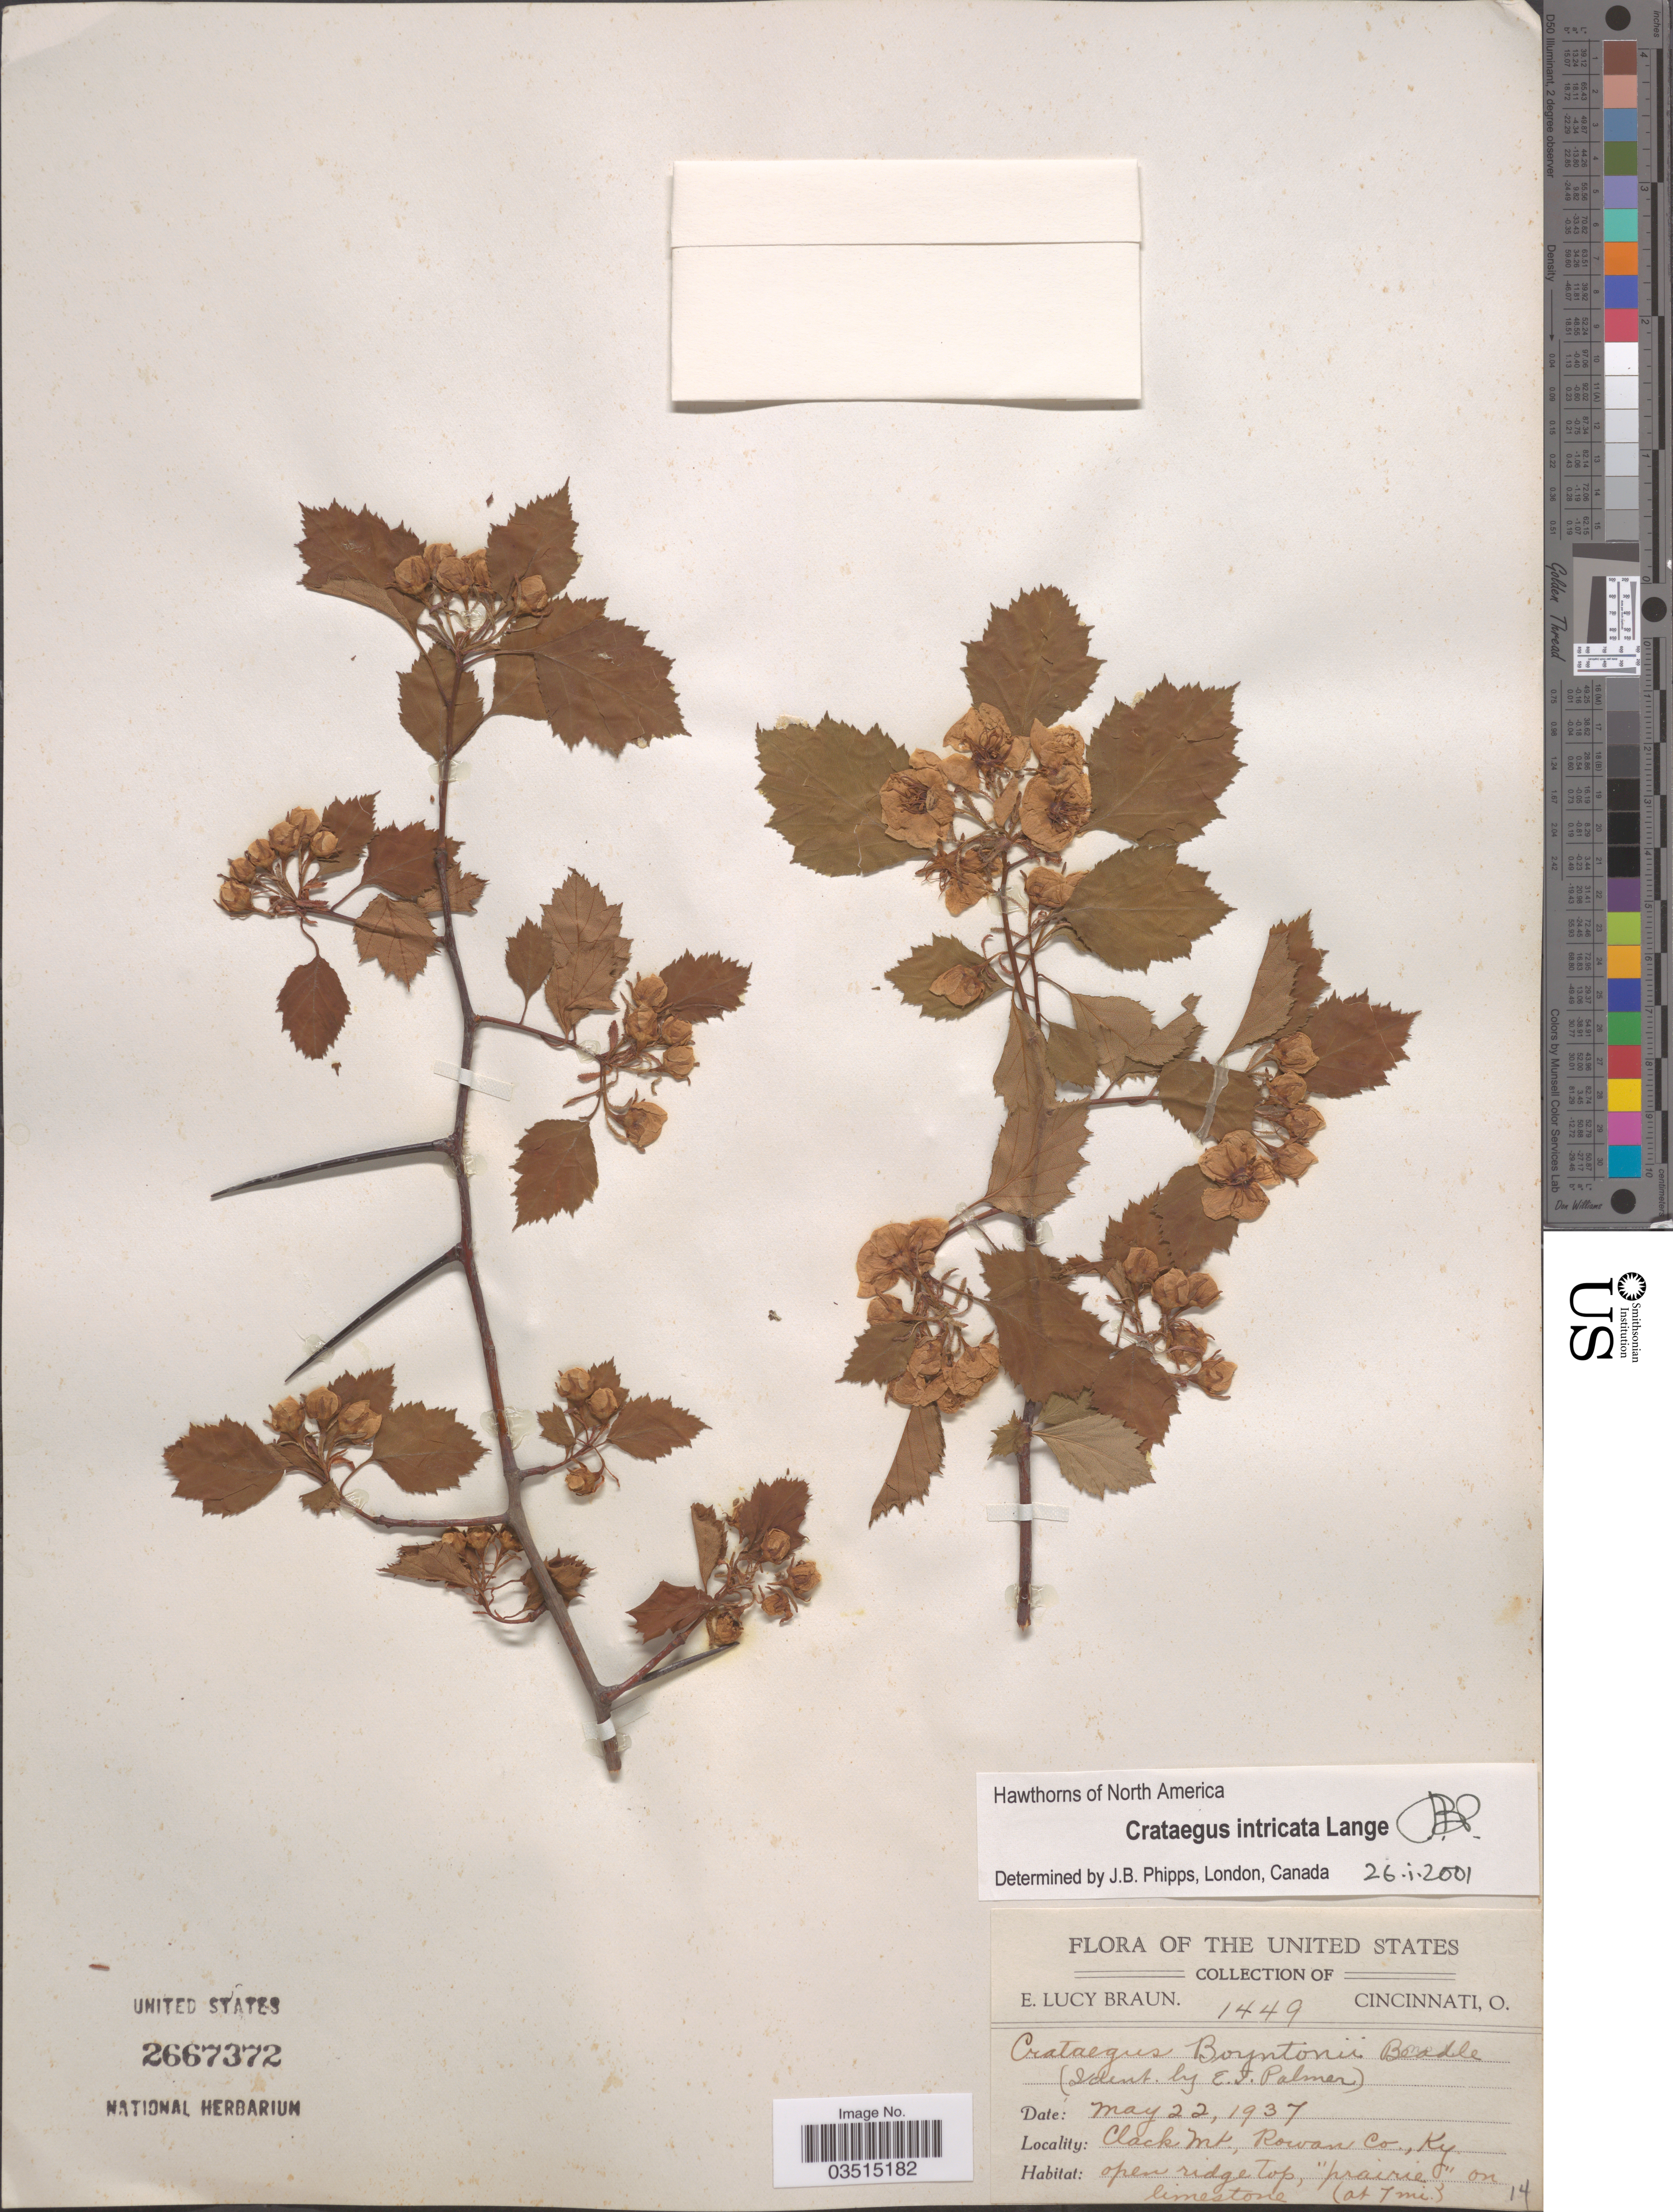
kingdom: Plantae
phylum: Tracheophyta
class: Magnoliopsida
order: Rosales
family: Rosaceae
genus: Crataegus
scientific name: Crataegus intricata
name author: Lange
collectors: E. L. Braun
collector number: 1449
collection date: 1937-05-22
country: United States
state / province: Kentucky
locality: Clack Mt., Rowan Co.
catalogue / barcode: US 2667372